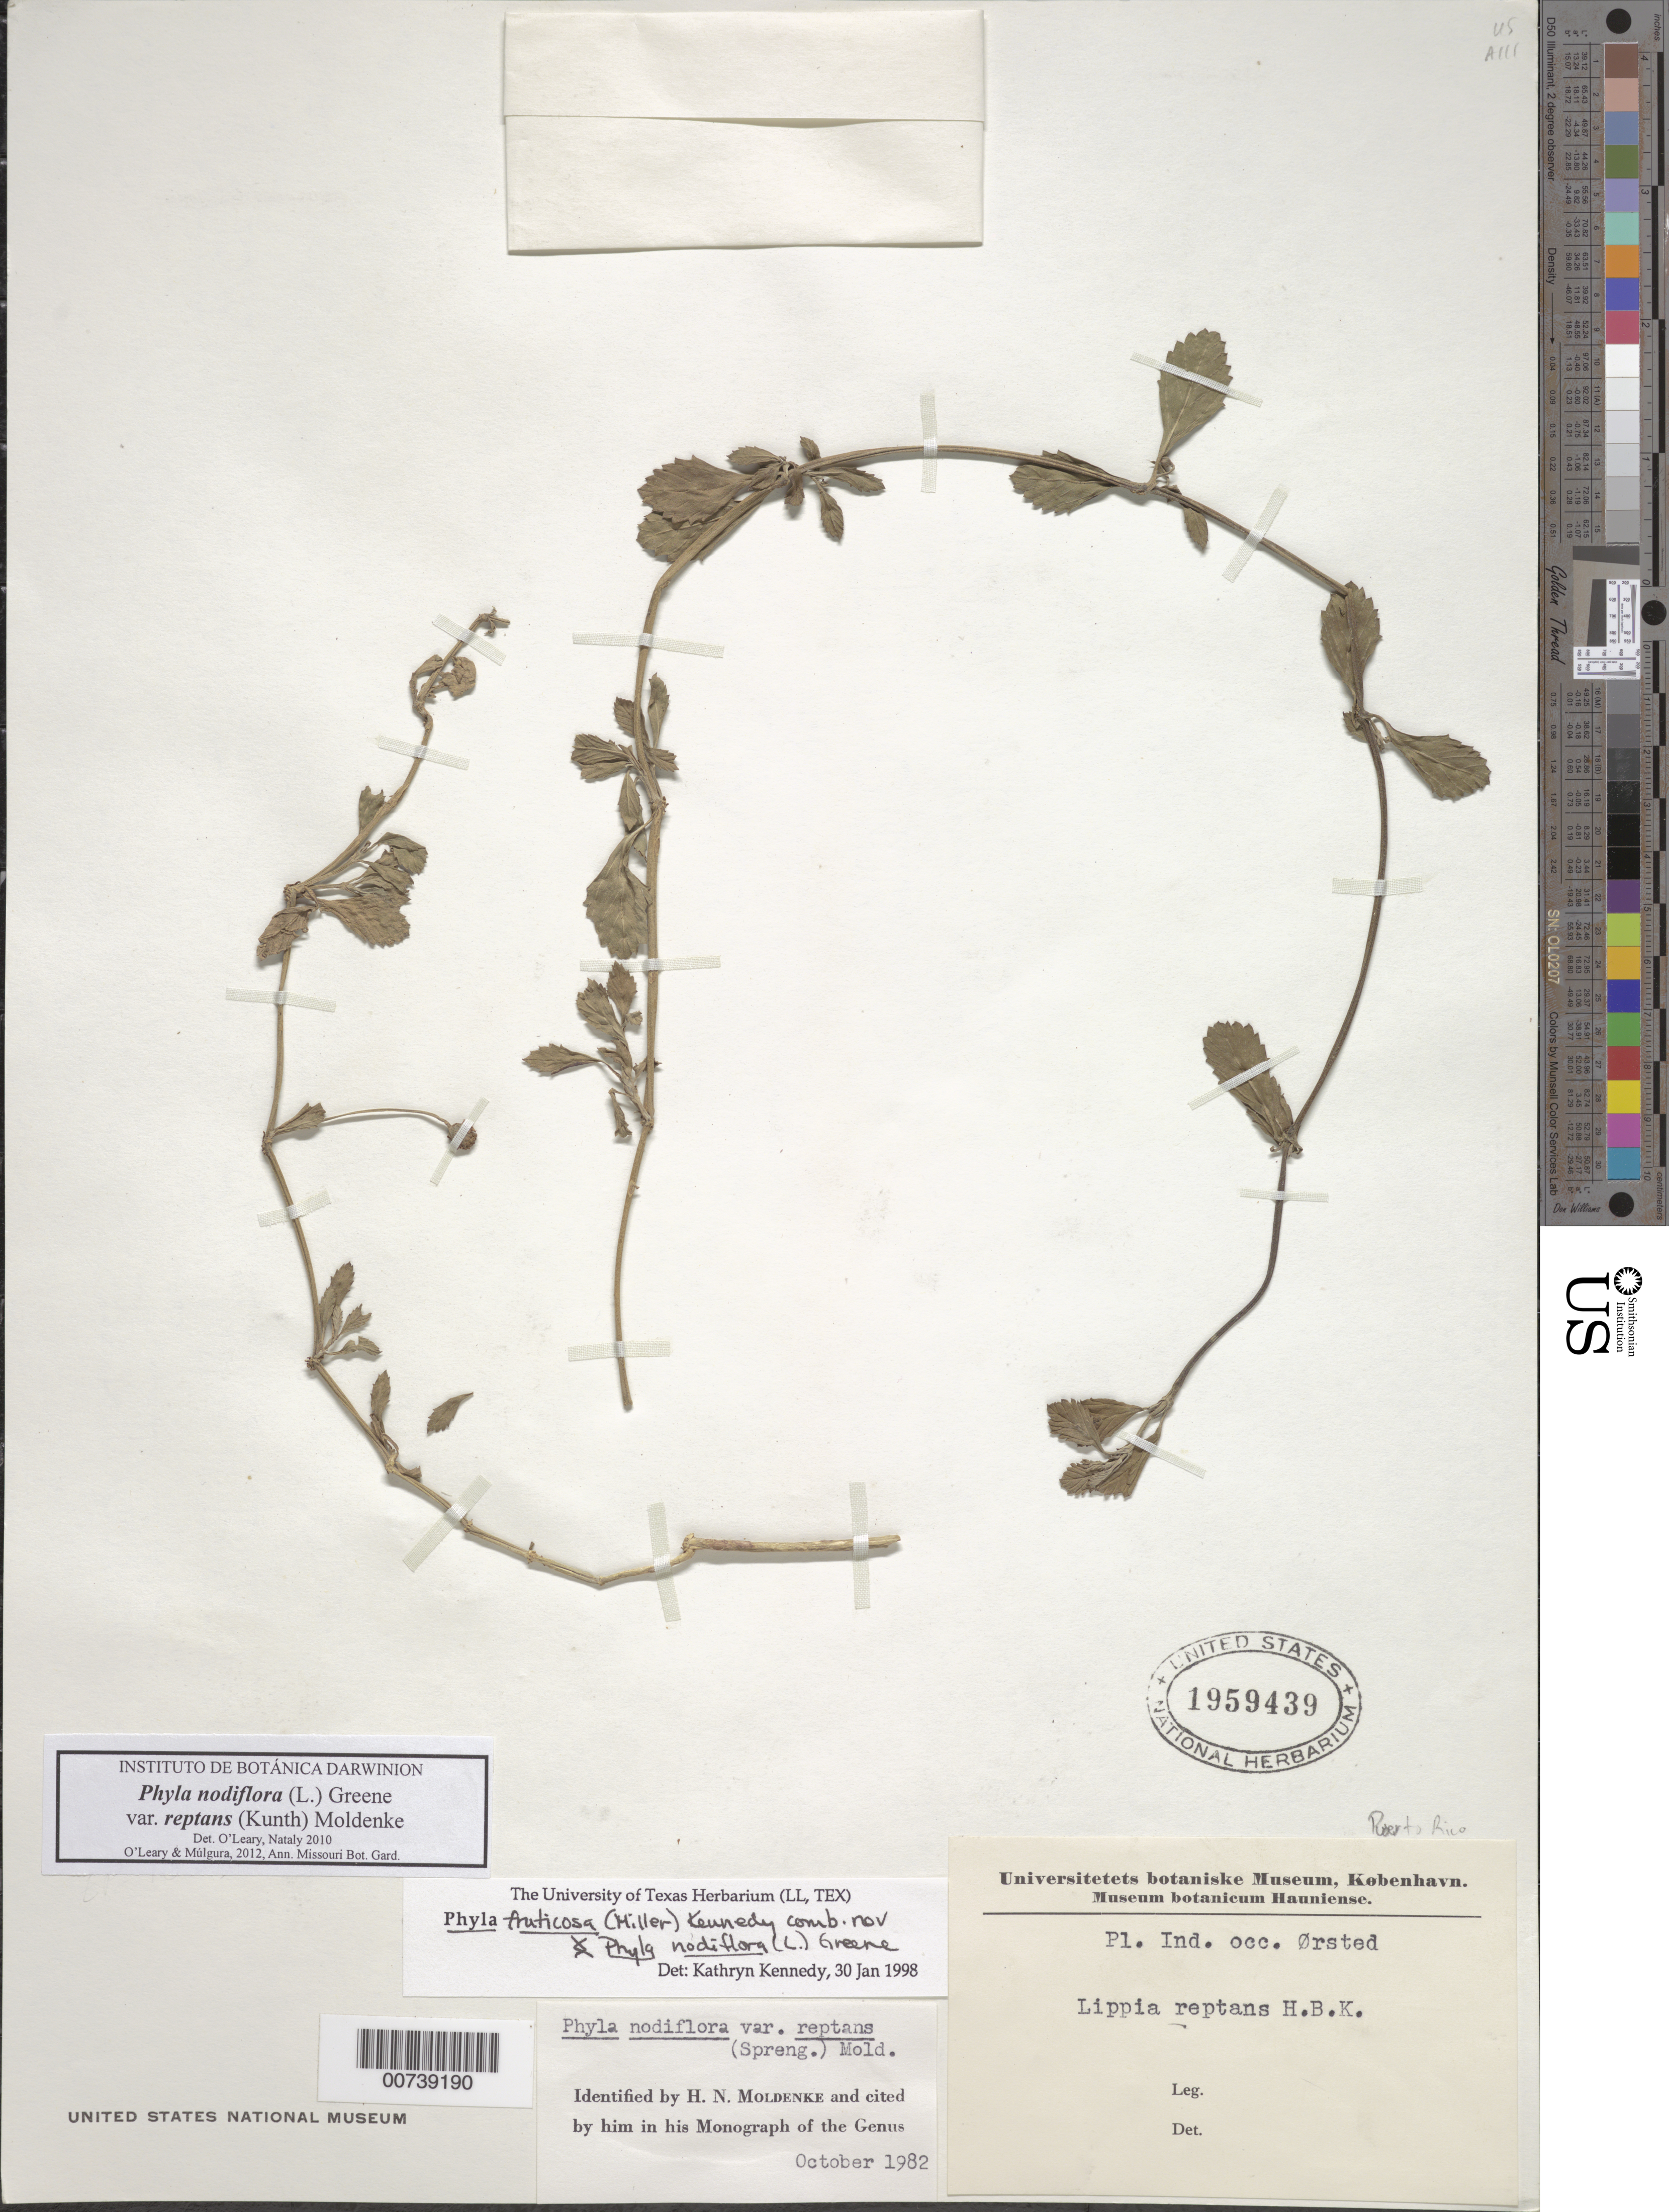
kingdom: Plantae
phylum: Tracheophyta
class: Magnoliopsida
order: Lamiales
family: Verbenaceae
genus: Phyla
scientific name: Phyla nodiflora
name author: (L.) Greene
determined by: Kennedy, K.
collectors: A. S. Oersted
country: U.S. Virgin Islands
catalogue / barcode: US 1959439